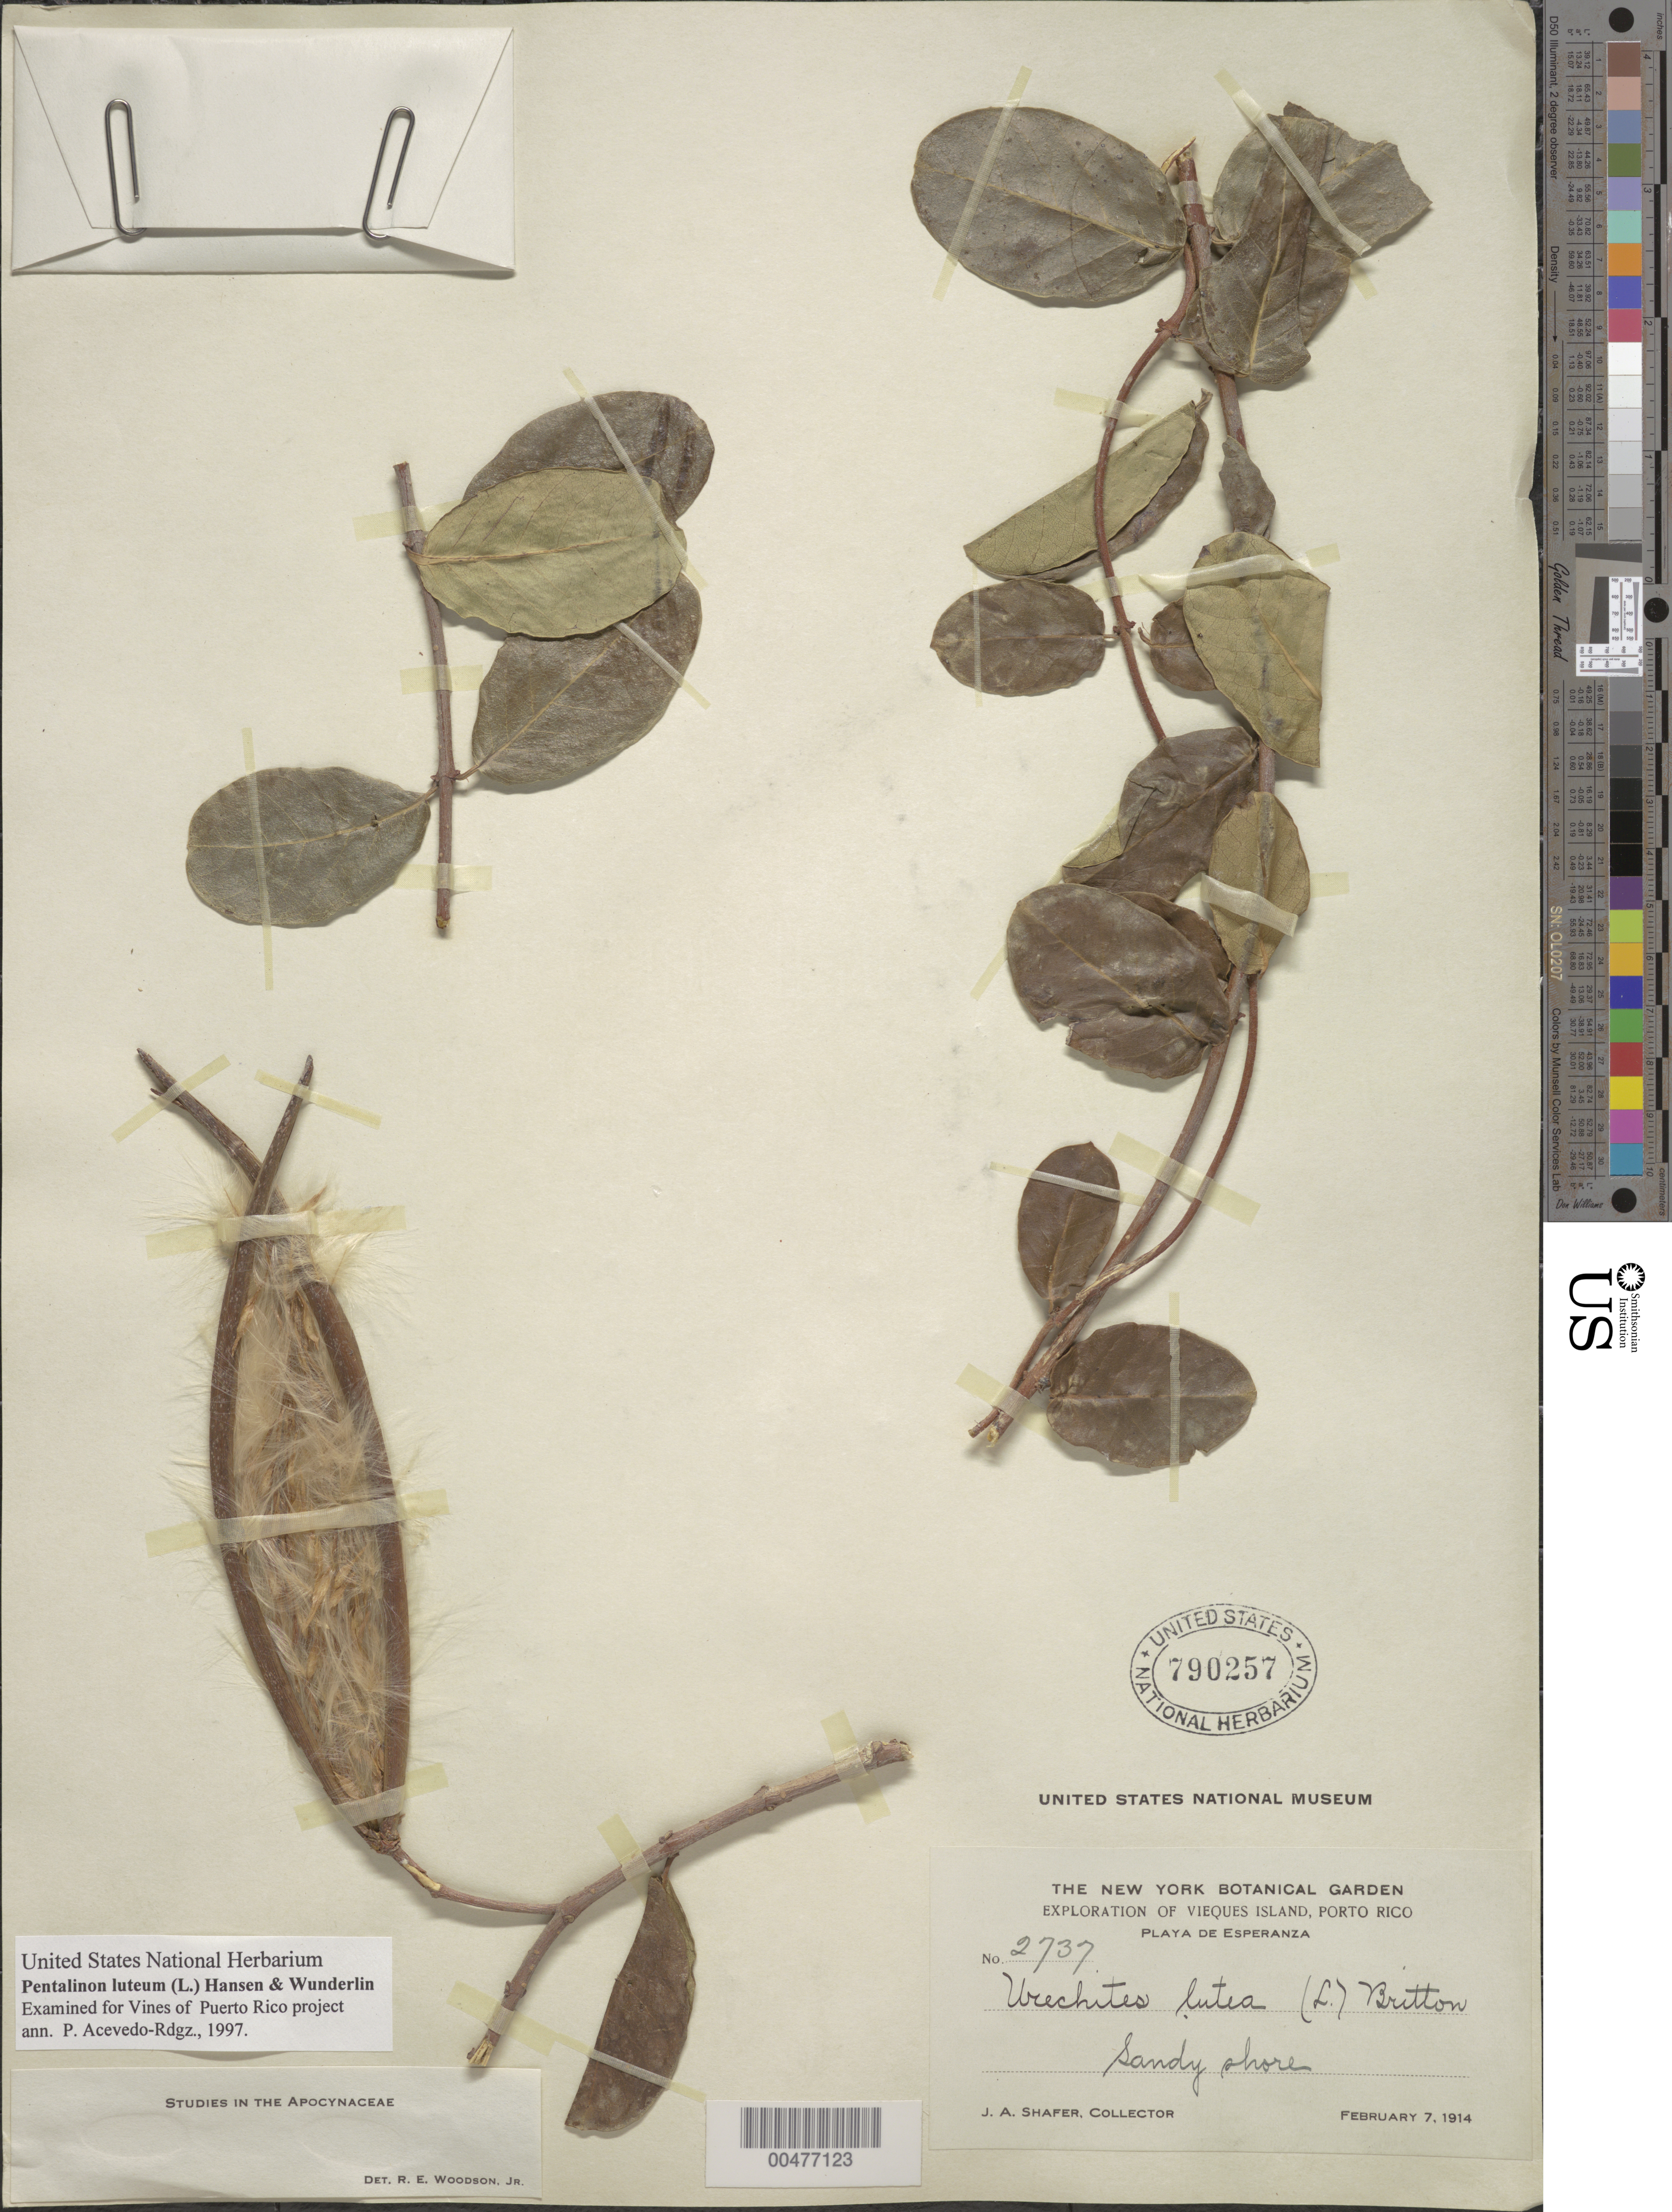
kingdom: Plantae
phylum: Tracheophyta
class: Magnoliopsida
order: Gentianales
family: Apocynaceae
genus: Urechites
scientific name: Urechites lutea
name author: (L.) Britton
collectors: J. A. Shafer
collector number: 2737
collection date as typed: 07 Feb 1914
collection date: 1914-02-07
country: Puerto Rico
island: Greater Antilles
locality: Playa de Esperanza. Sandy shore.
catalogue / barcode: US 790257